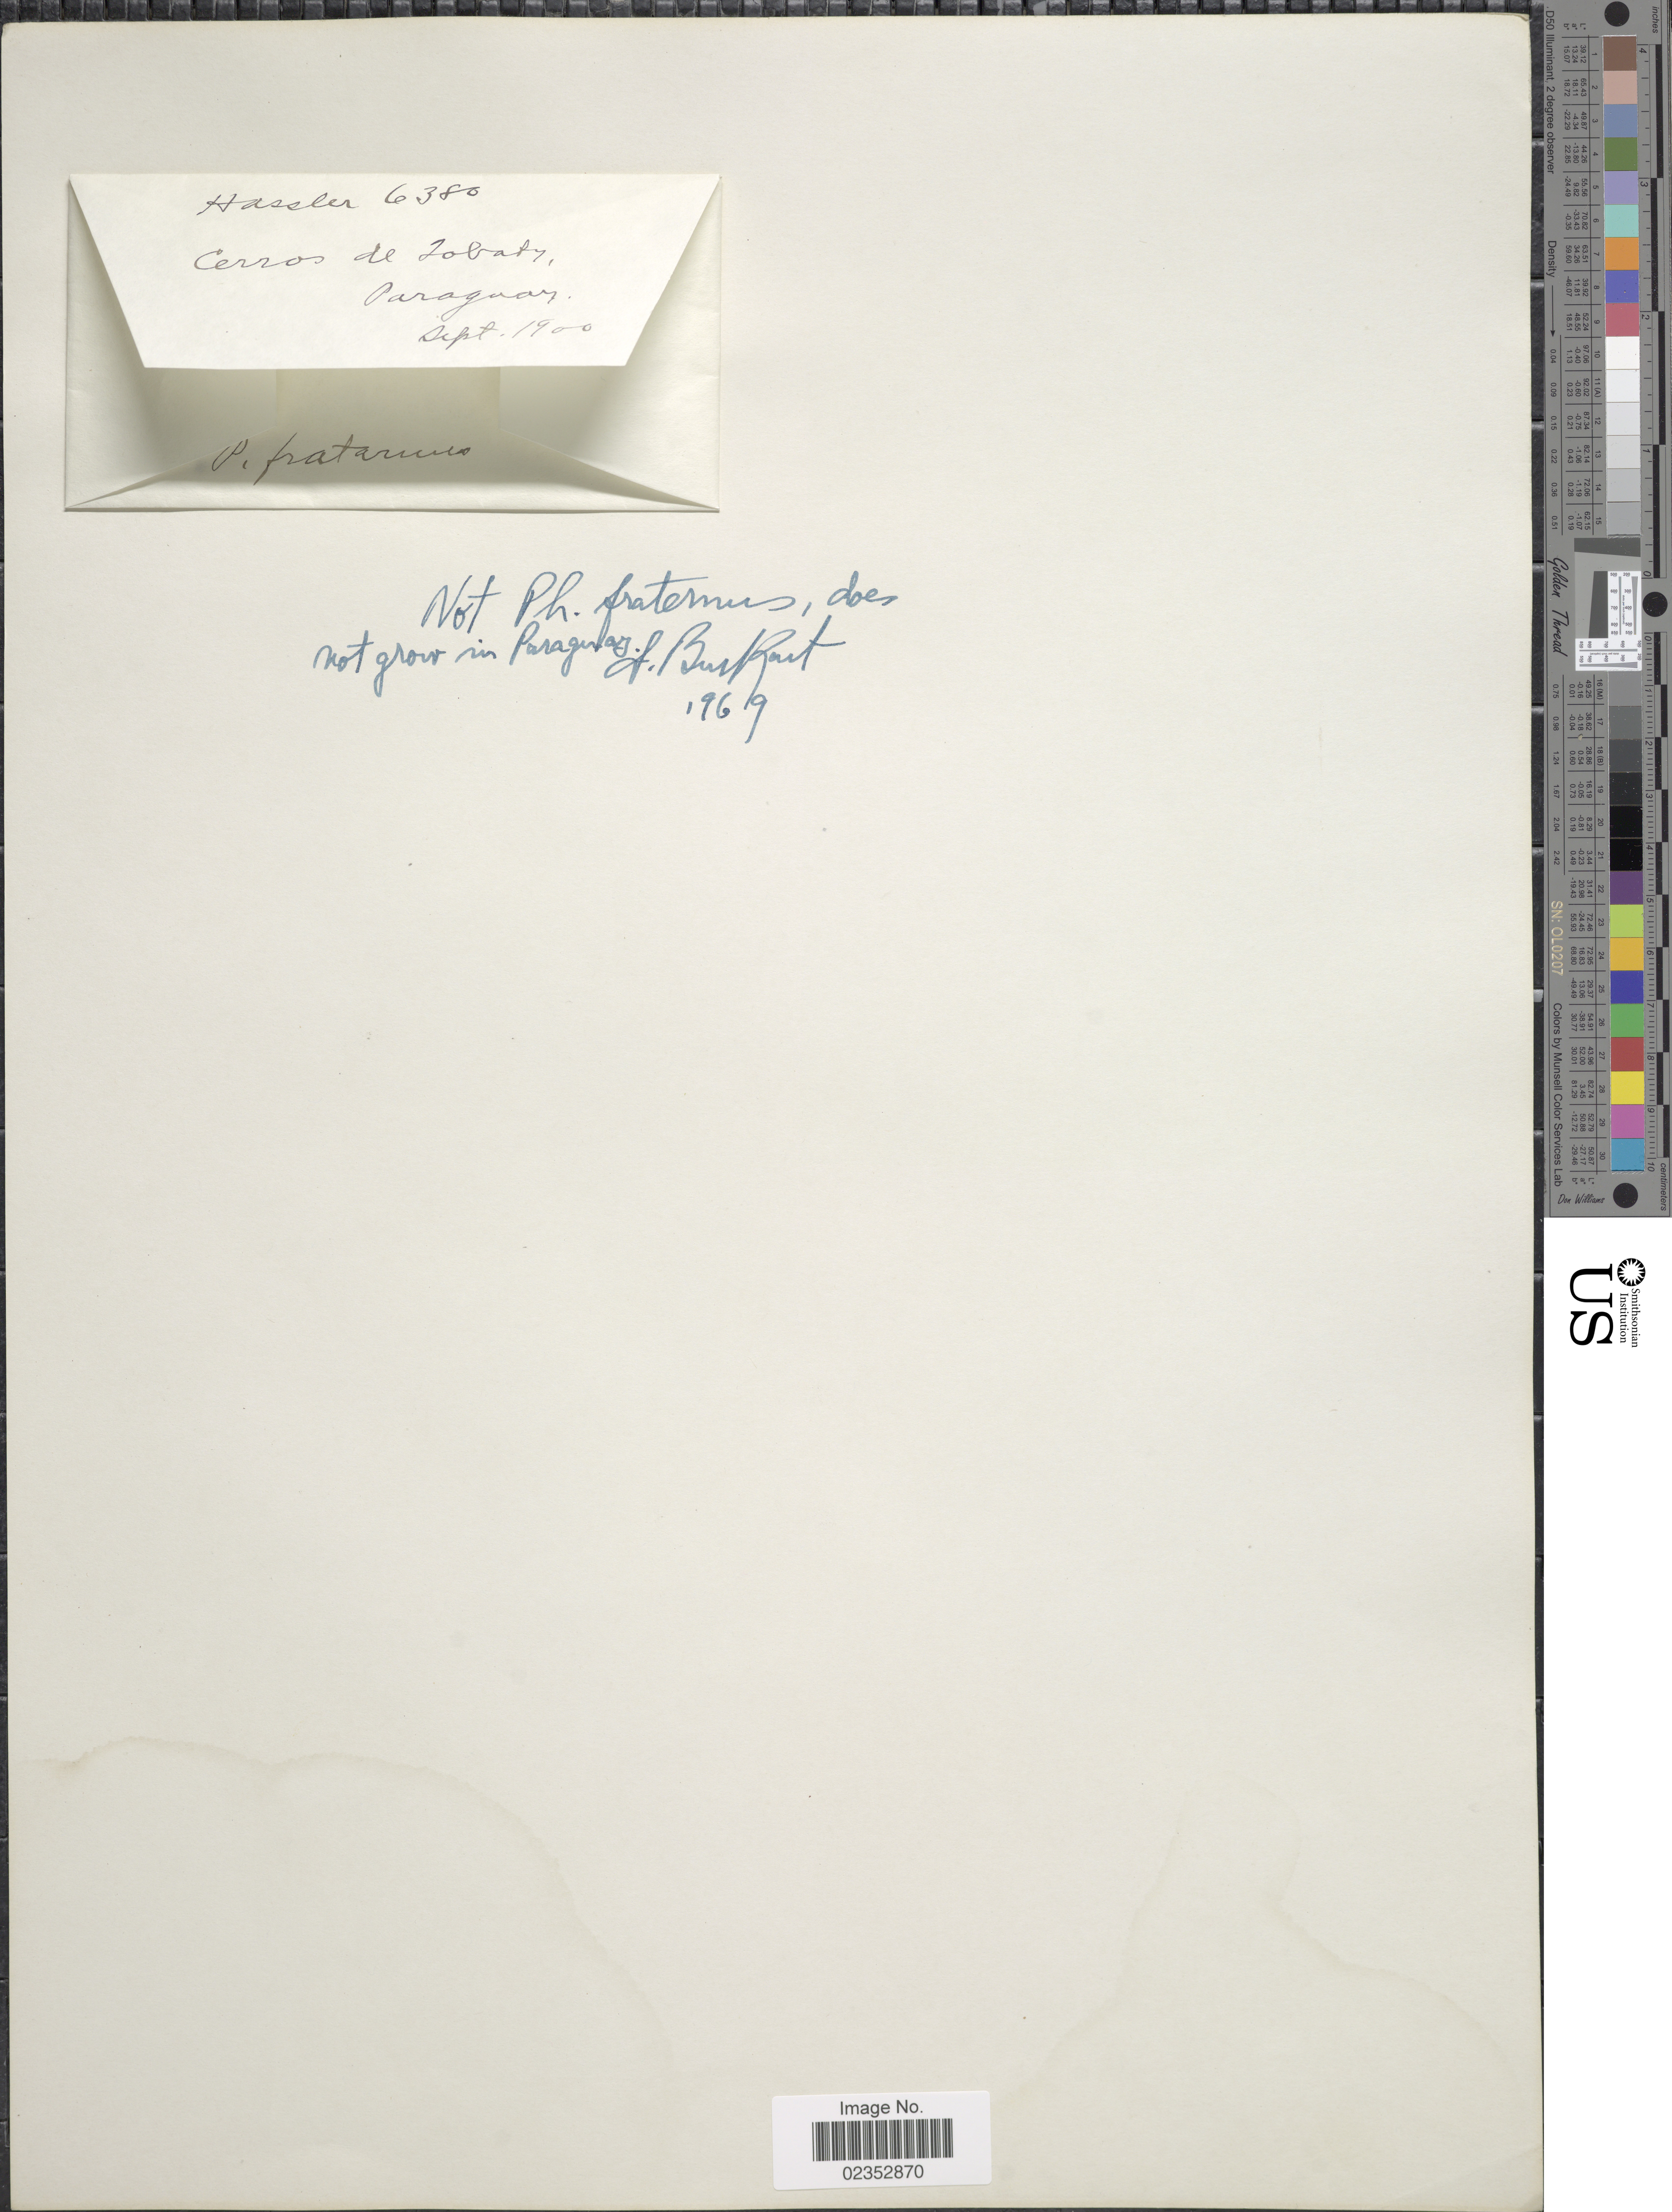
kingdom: Plantae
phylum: Tracheophyta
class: Magnoliopsida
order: Fabales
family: Fabaceae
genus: Macroptilium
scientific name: Macroptilium fraternum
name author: Juarez & S. Perez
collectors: Hassler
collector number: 6380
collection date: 1900-09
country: Paraguay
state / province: Cordillera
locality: Cerros de Tobati